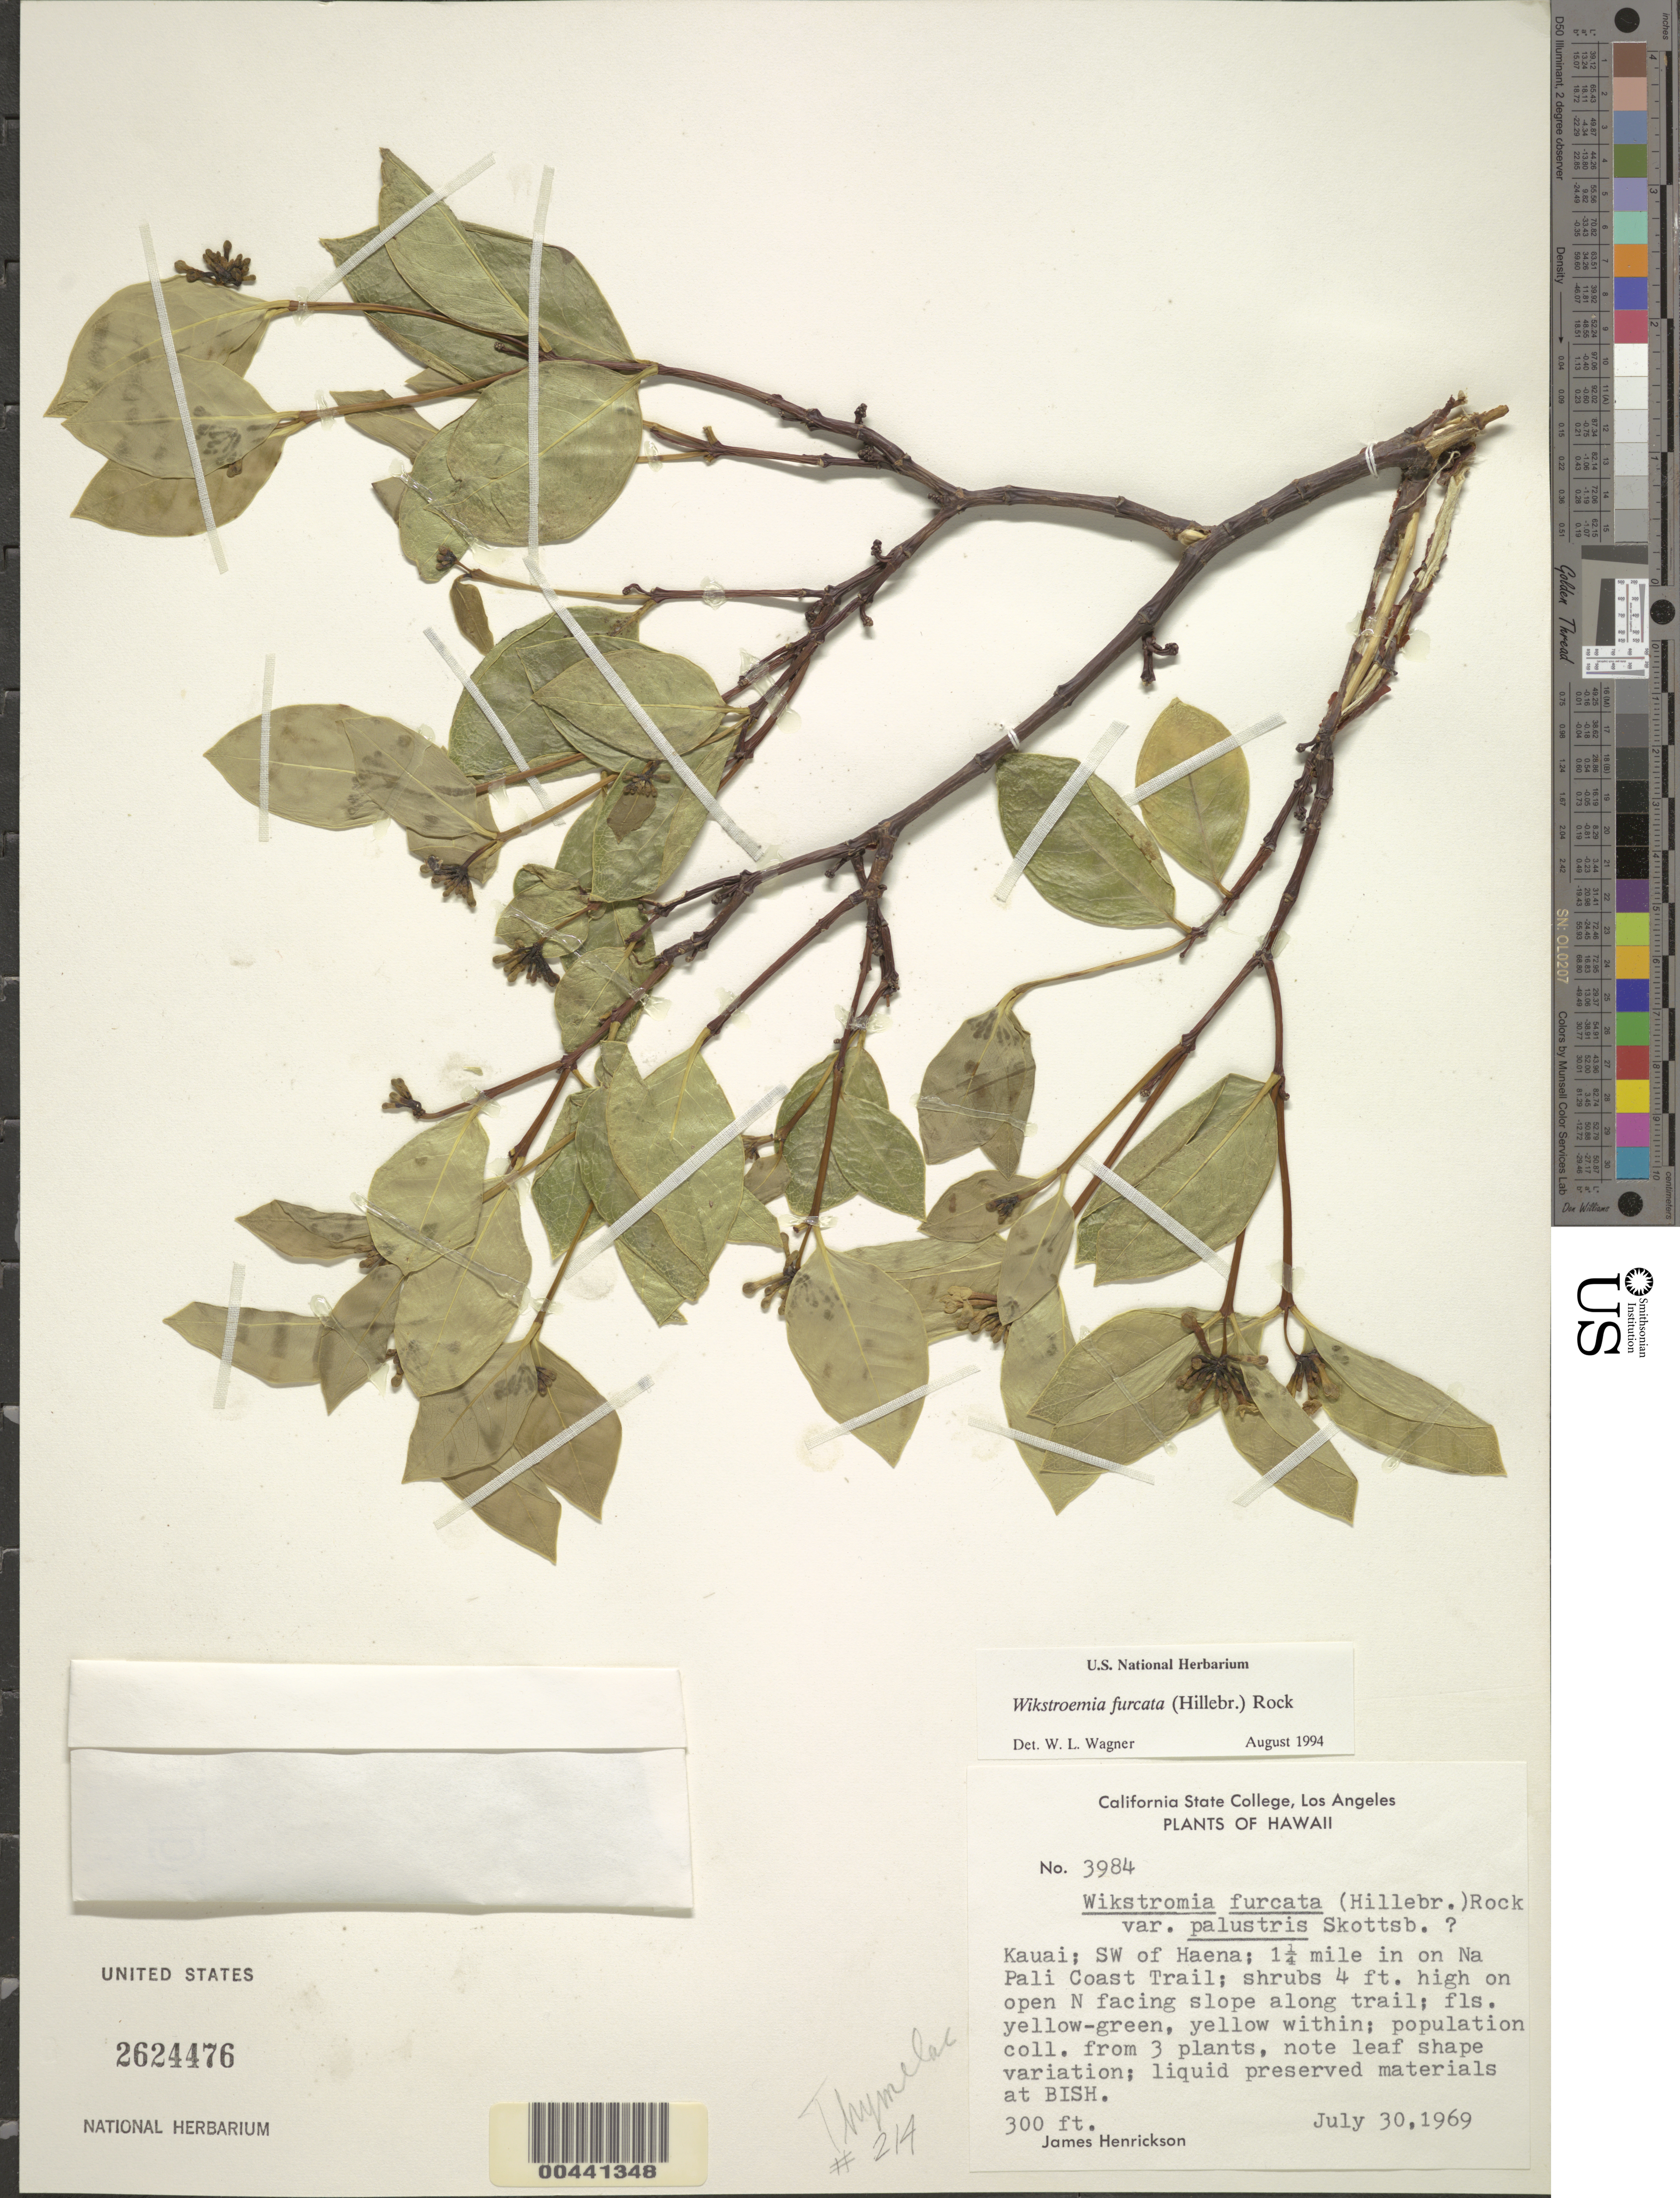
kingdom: Plantae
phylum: Tracheophyta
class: Magnoliopsida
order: Malvales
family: Thymelaeaceae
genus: Wikstroemia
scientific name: Wikstroemia furcata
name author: (Hildebr.) Rock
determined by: Wagner, W. L., (BOT), Smithsonian Institution - National Museum of Natural History (UNITED STATES)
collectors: J. S. Henrickson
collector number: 3984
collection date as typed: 30 Jul 1969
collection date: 1969-07-30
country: United States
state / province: Hawaii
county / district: Kauai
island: Kaua'i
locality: SW of Haena, 1.25 mi in on Na Pali Coast Trail, open N facing slope along trail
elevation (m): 91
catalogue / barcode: US 2624476